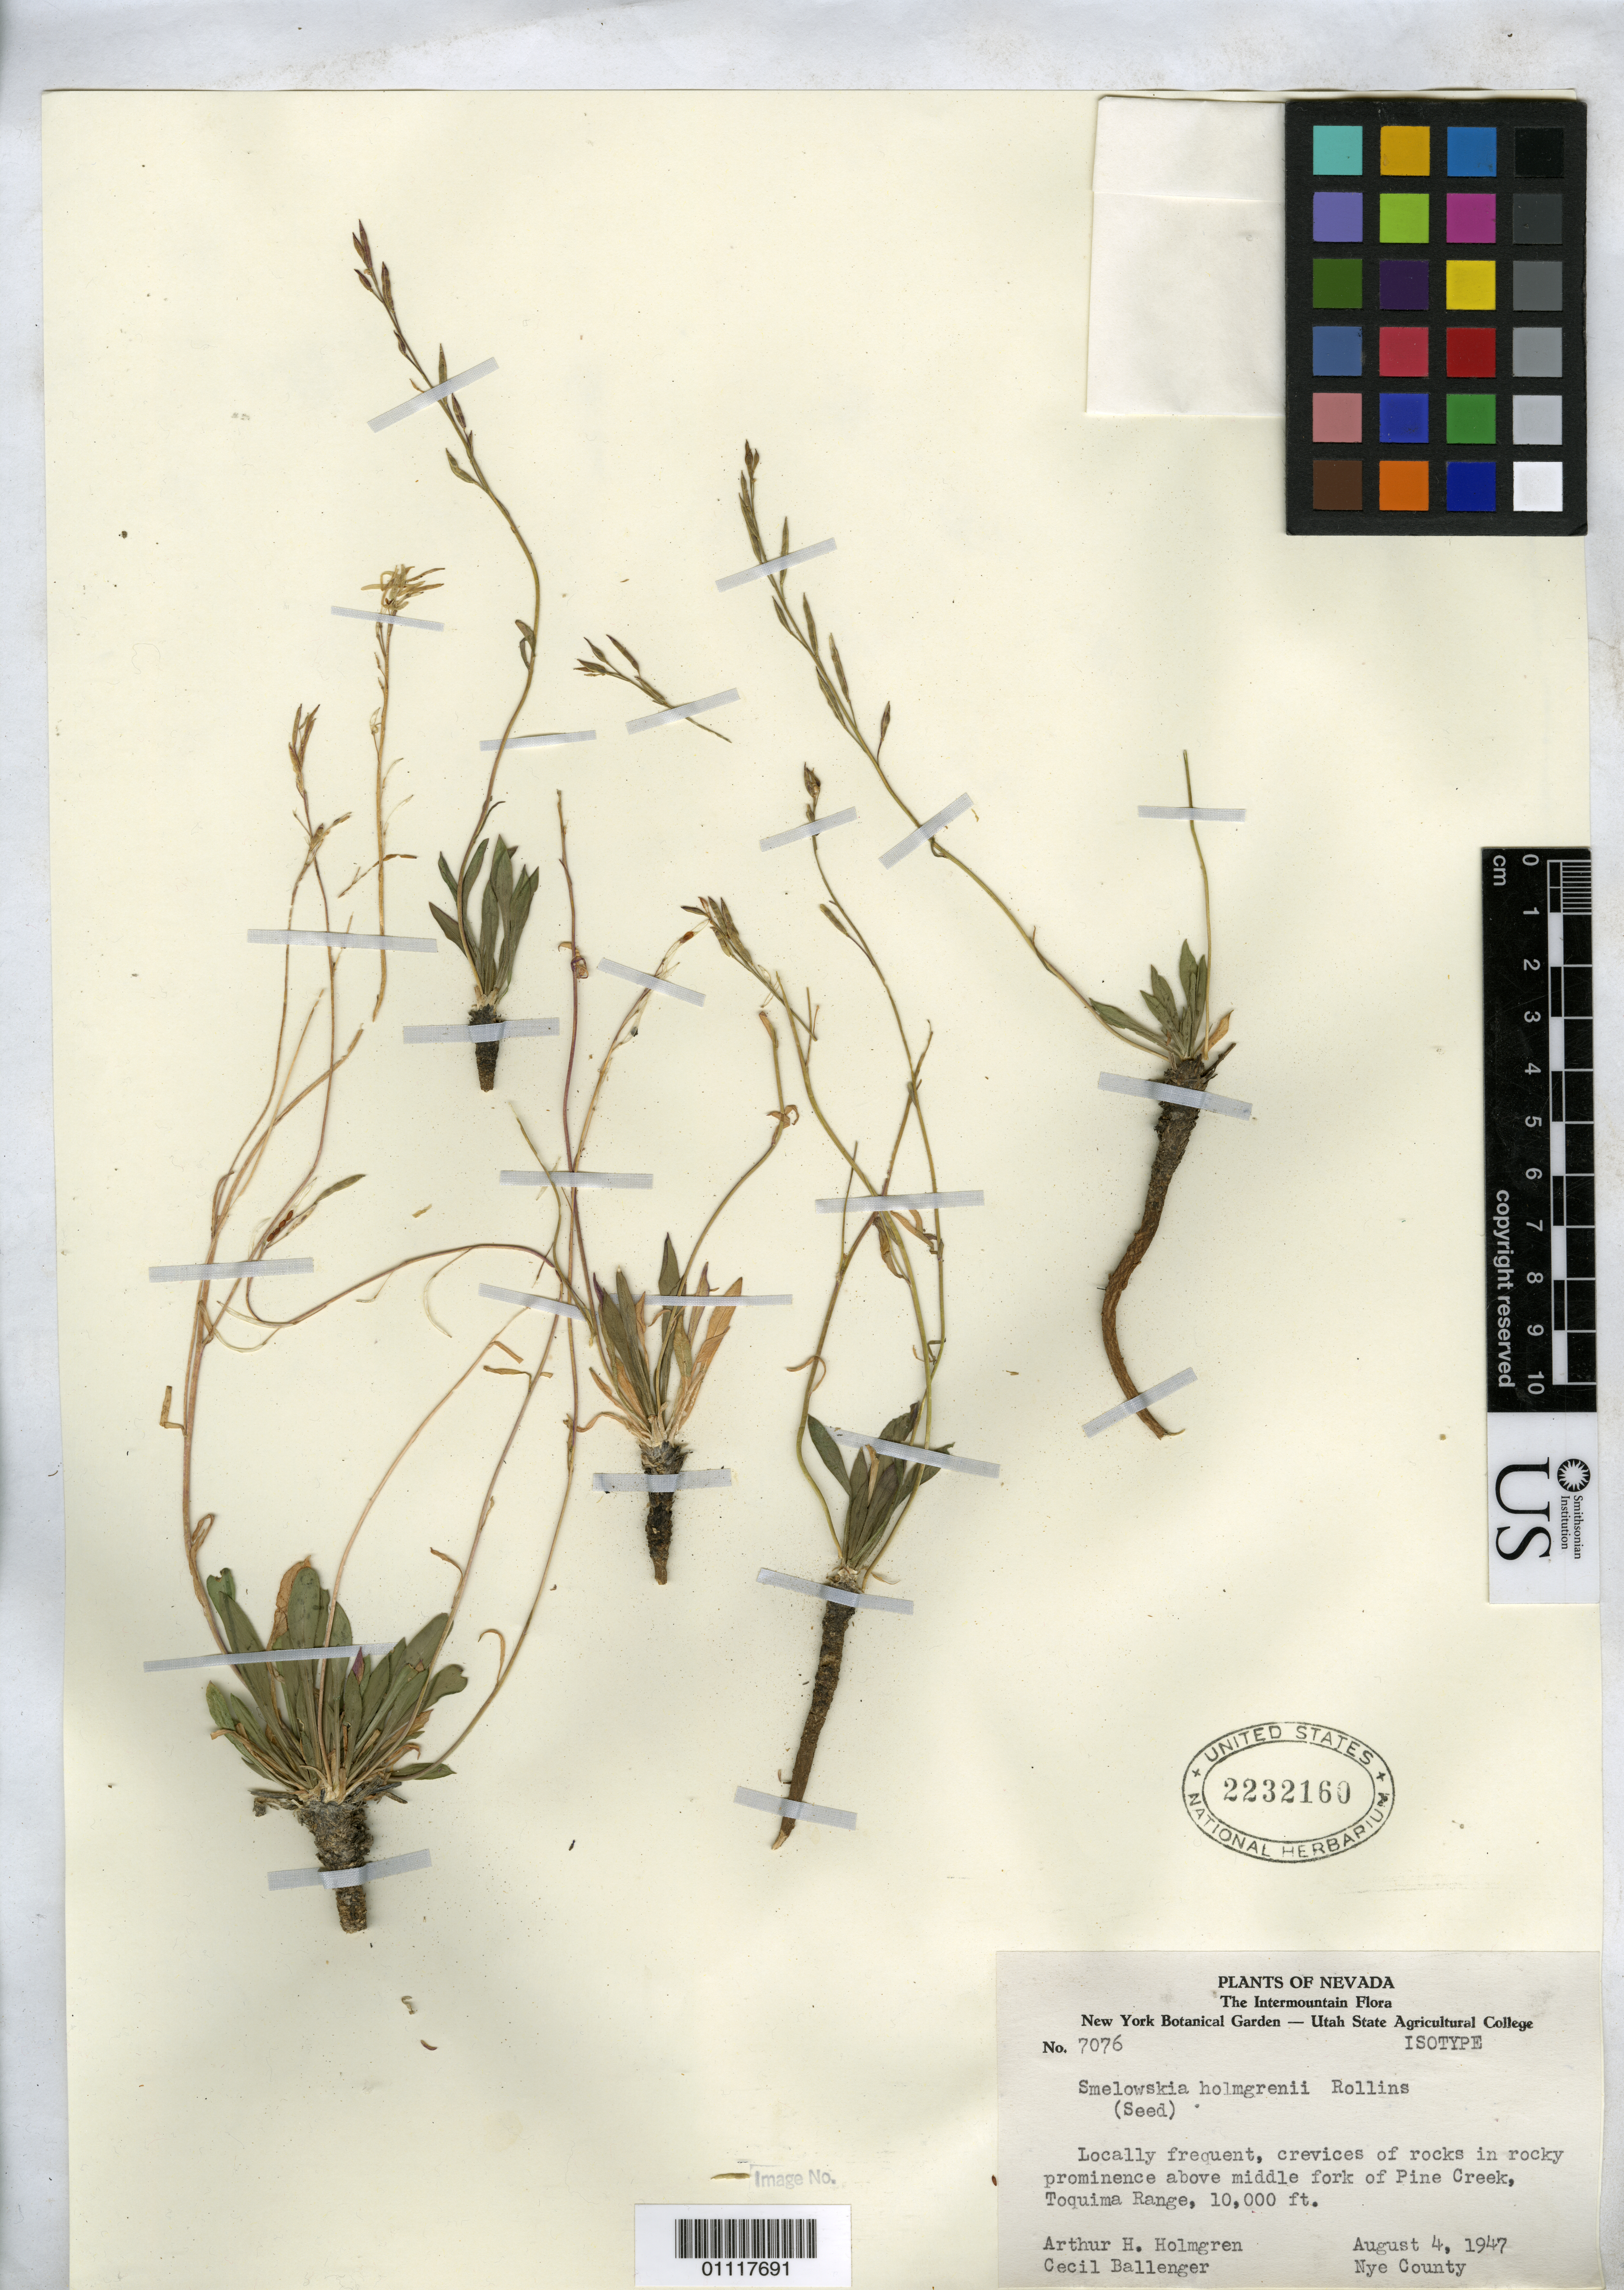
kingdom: Plantae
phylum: Tracheophyta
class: Magnoliopsida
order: Brassicales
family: Brassicaceae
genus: Smelowskia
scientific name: Smelowskia holmgrenii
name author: Rollins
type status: Isotype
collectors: A. H. Holmgren & C. Ballenger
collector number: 7076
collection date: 1947-08-04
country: United States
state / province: Nevada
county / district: Nye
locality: Above middle fork of Pine Creek, Toquima Range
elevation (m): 3048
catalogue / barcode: US 2232160